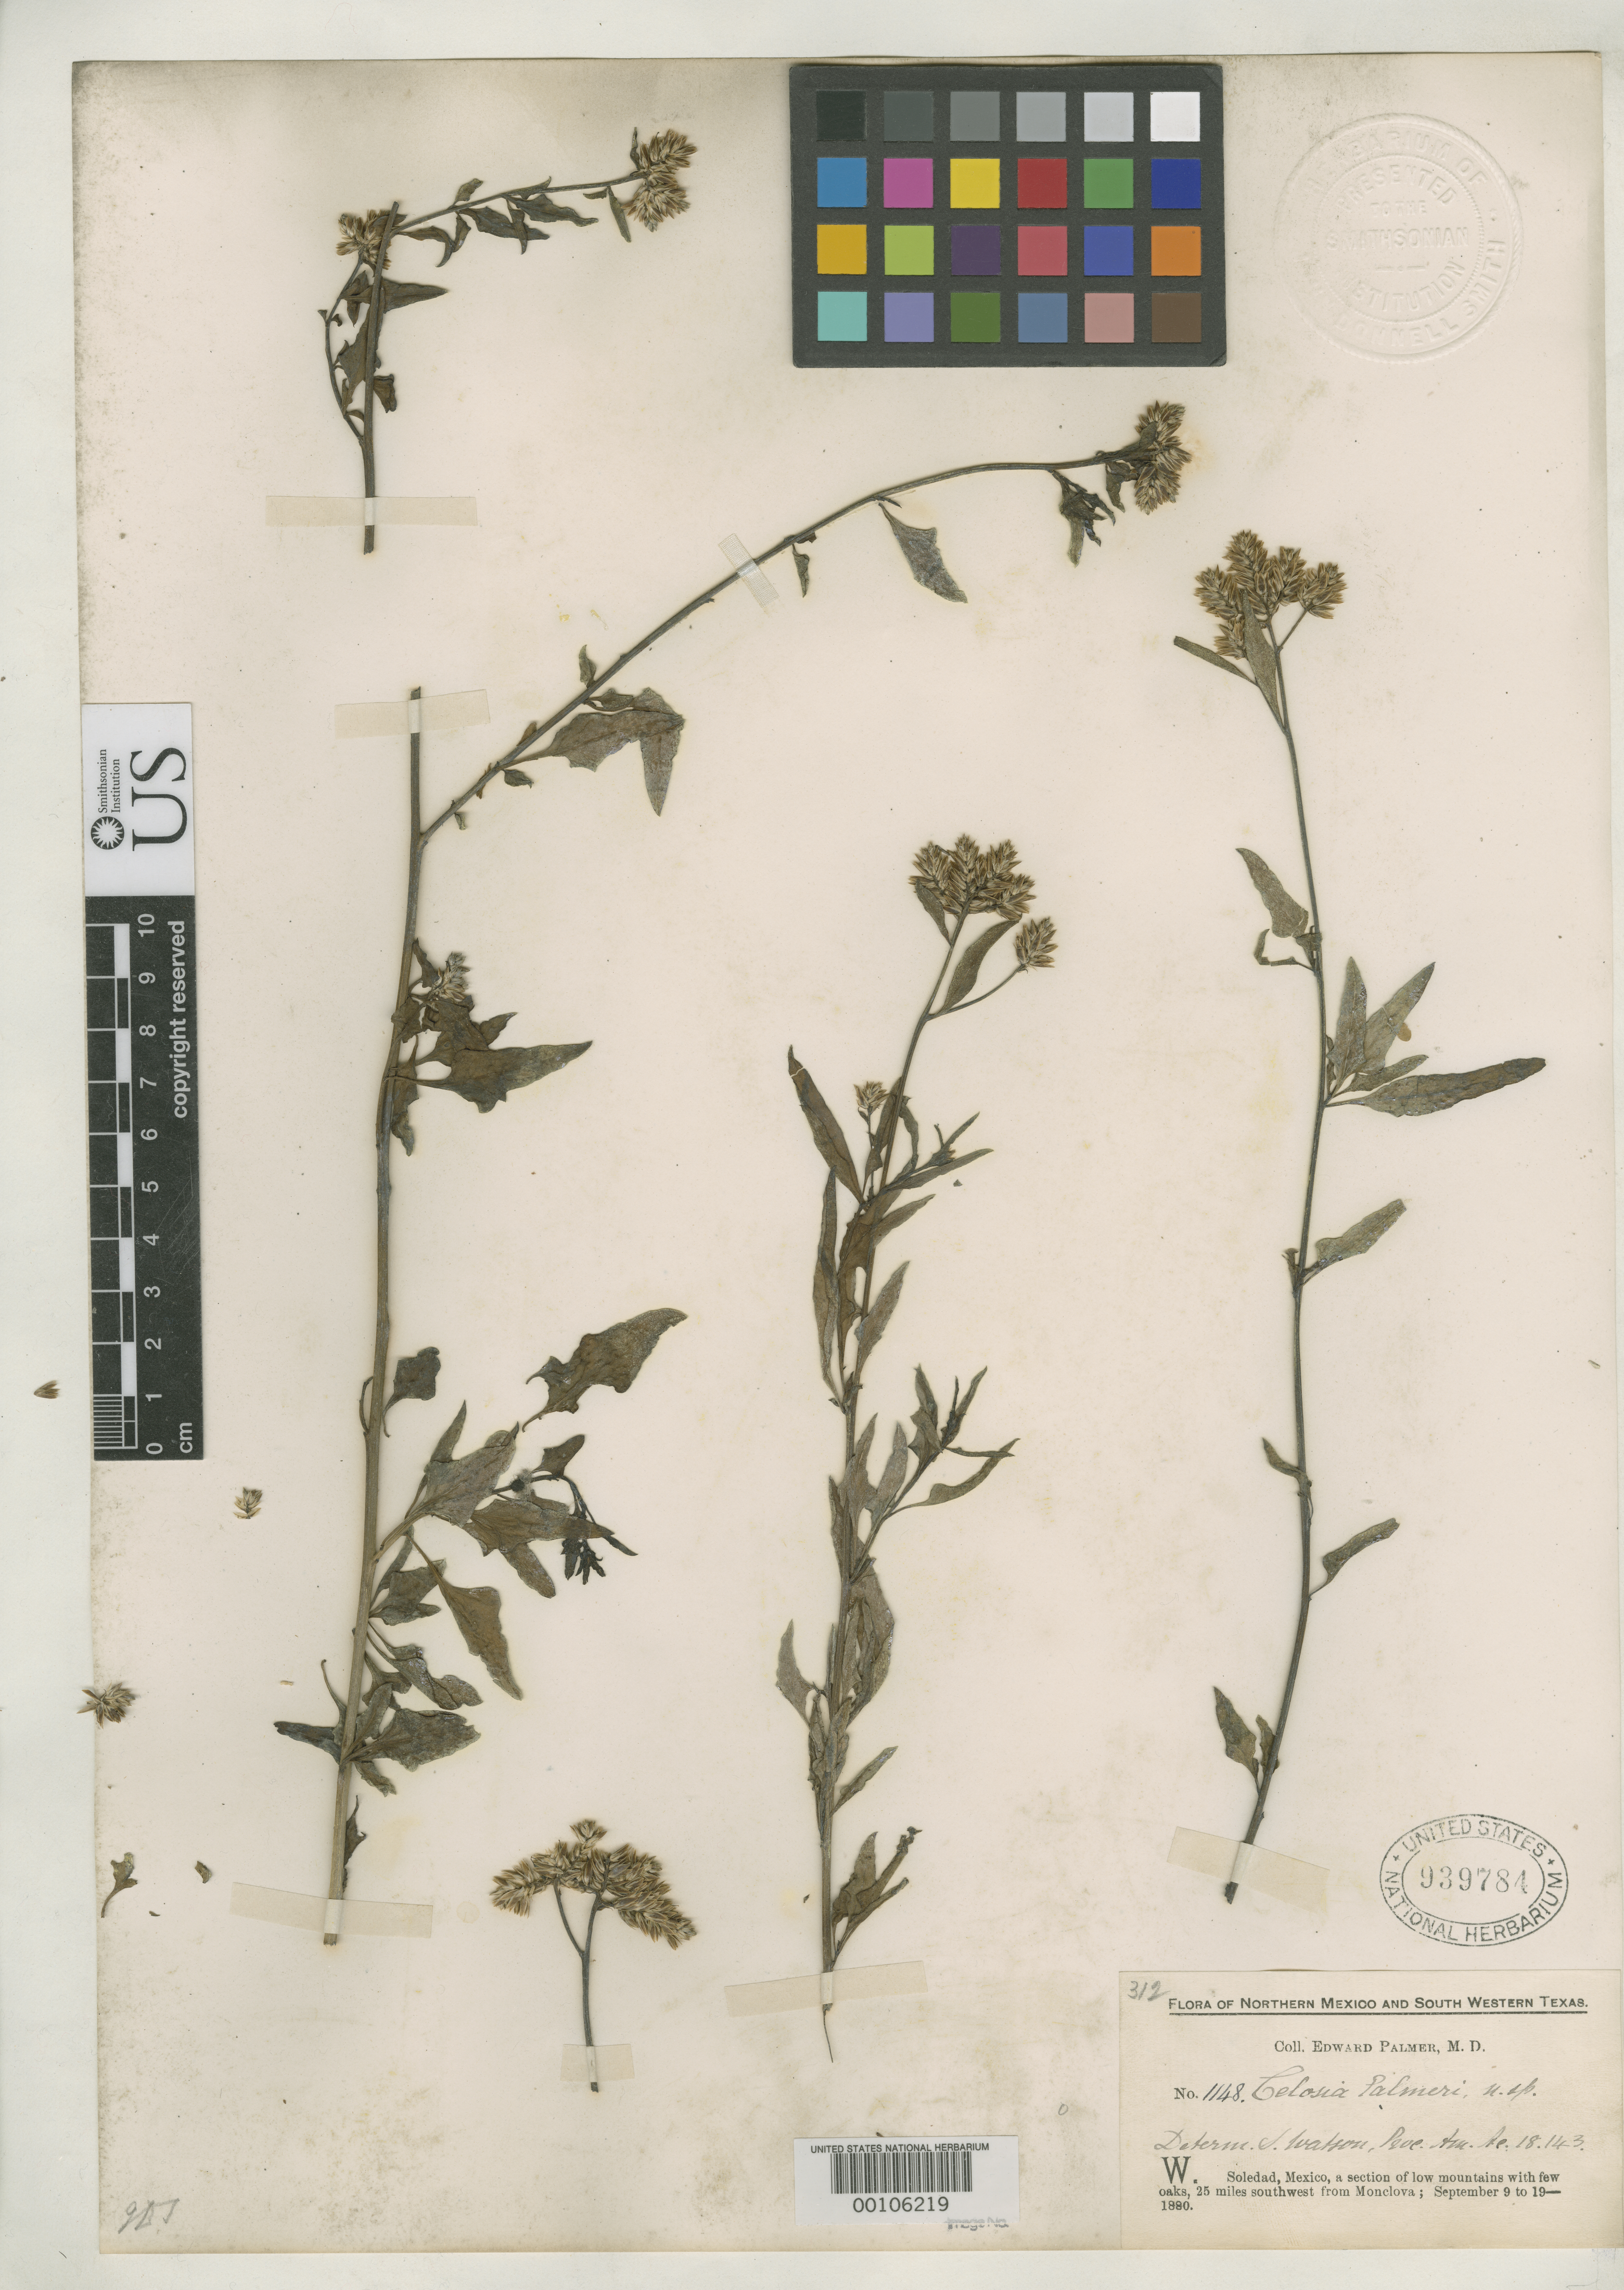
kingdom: Plantae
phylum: Tracheophyta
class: Magnoliopsida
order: Caryophyllales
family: Amaranthaceae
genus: Celosia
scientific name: Celosia palmeri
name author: S. Watson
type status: Syntype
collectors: E. Palmer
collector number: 1148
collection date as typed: Sep 1880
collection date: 1880-09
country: Mexico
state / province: Coahuila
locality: Monclova, Soledad.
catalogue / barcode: US 939784